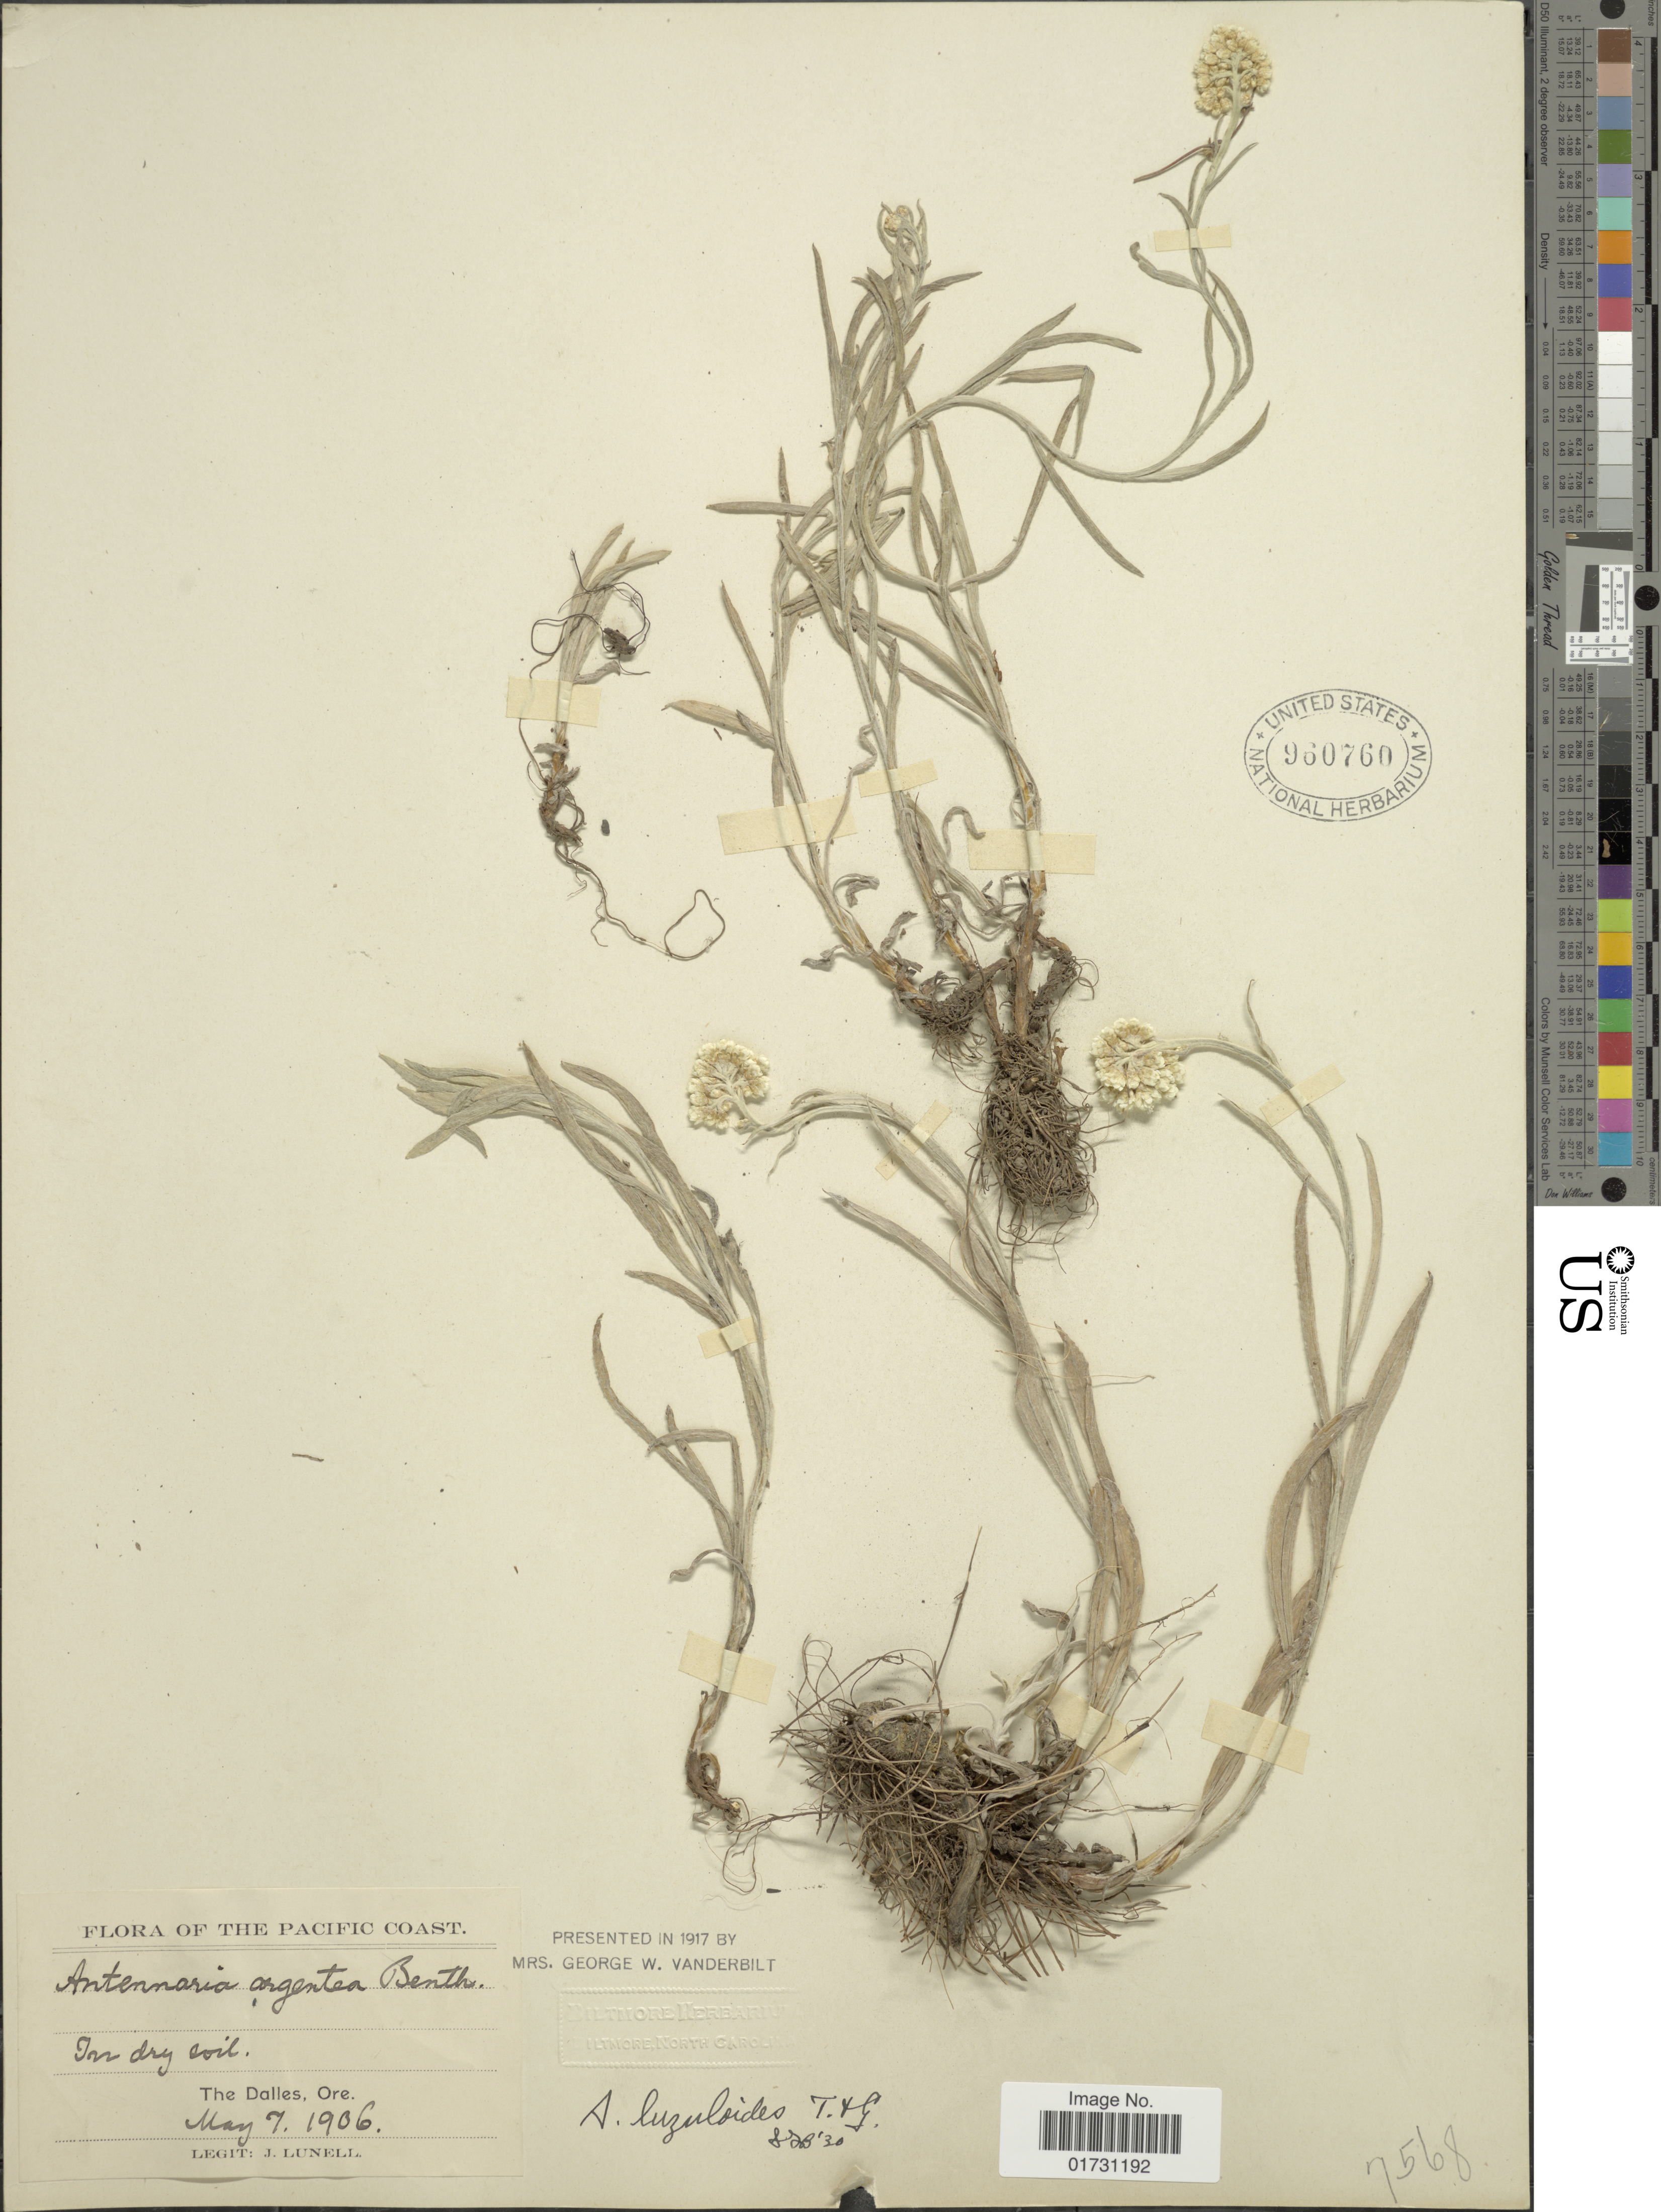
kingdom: Plantae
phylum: Tracheophyta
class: Magnoliopsida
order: Asterales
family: Asteraceae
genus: Antennaria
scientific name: Antennaria luzuloides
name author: Torr. & A. Gray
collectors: J. Lunell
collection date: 1906-05-07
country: United States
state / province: Oregon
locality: The Dalles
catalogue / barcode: US 960760